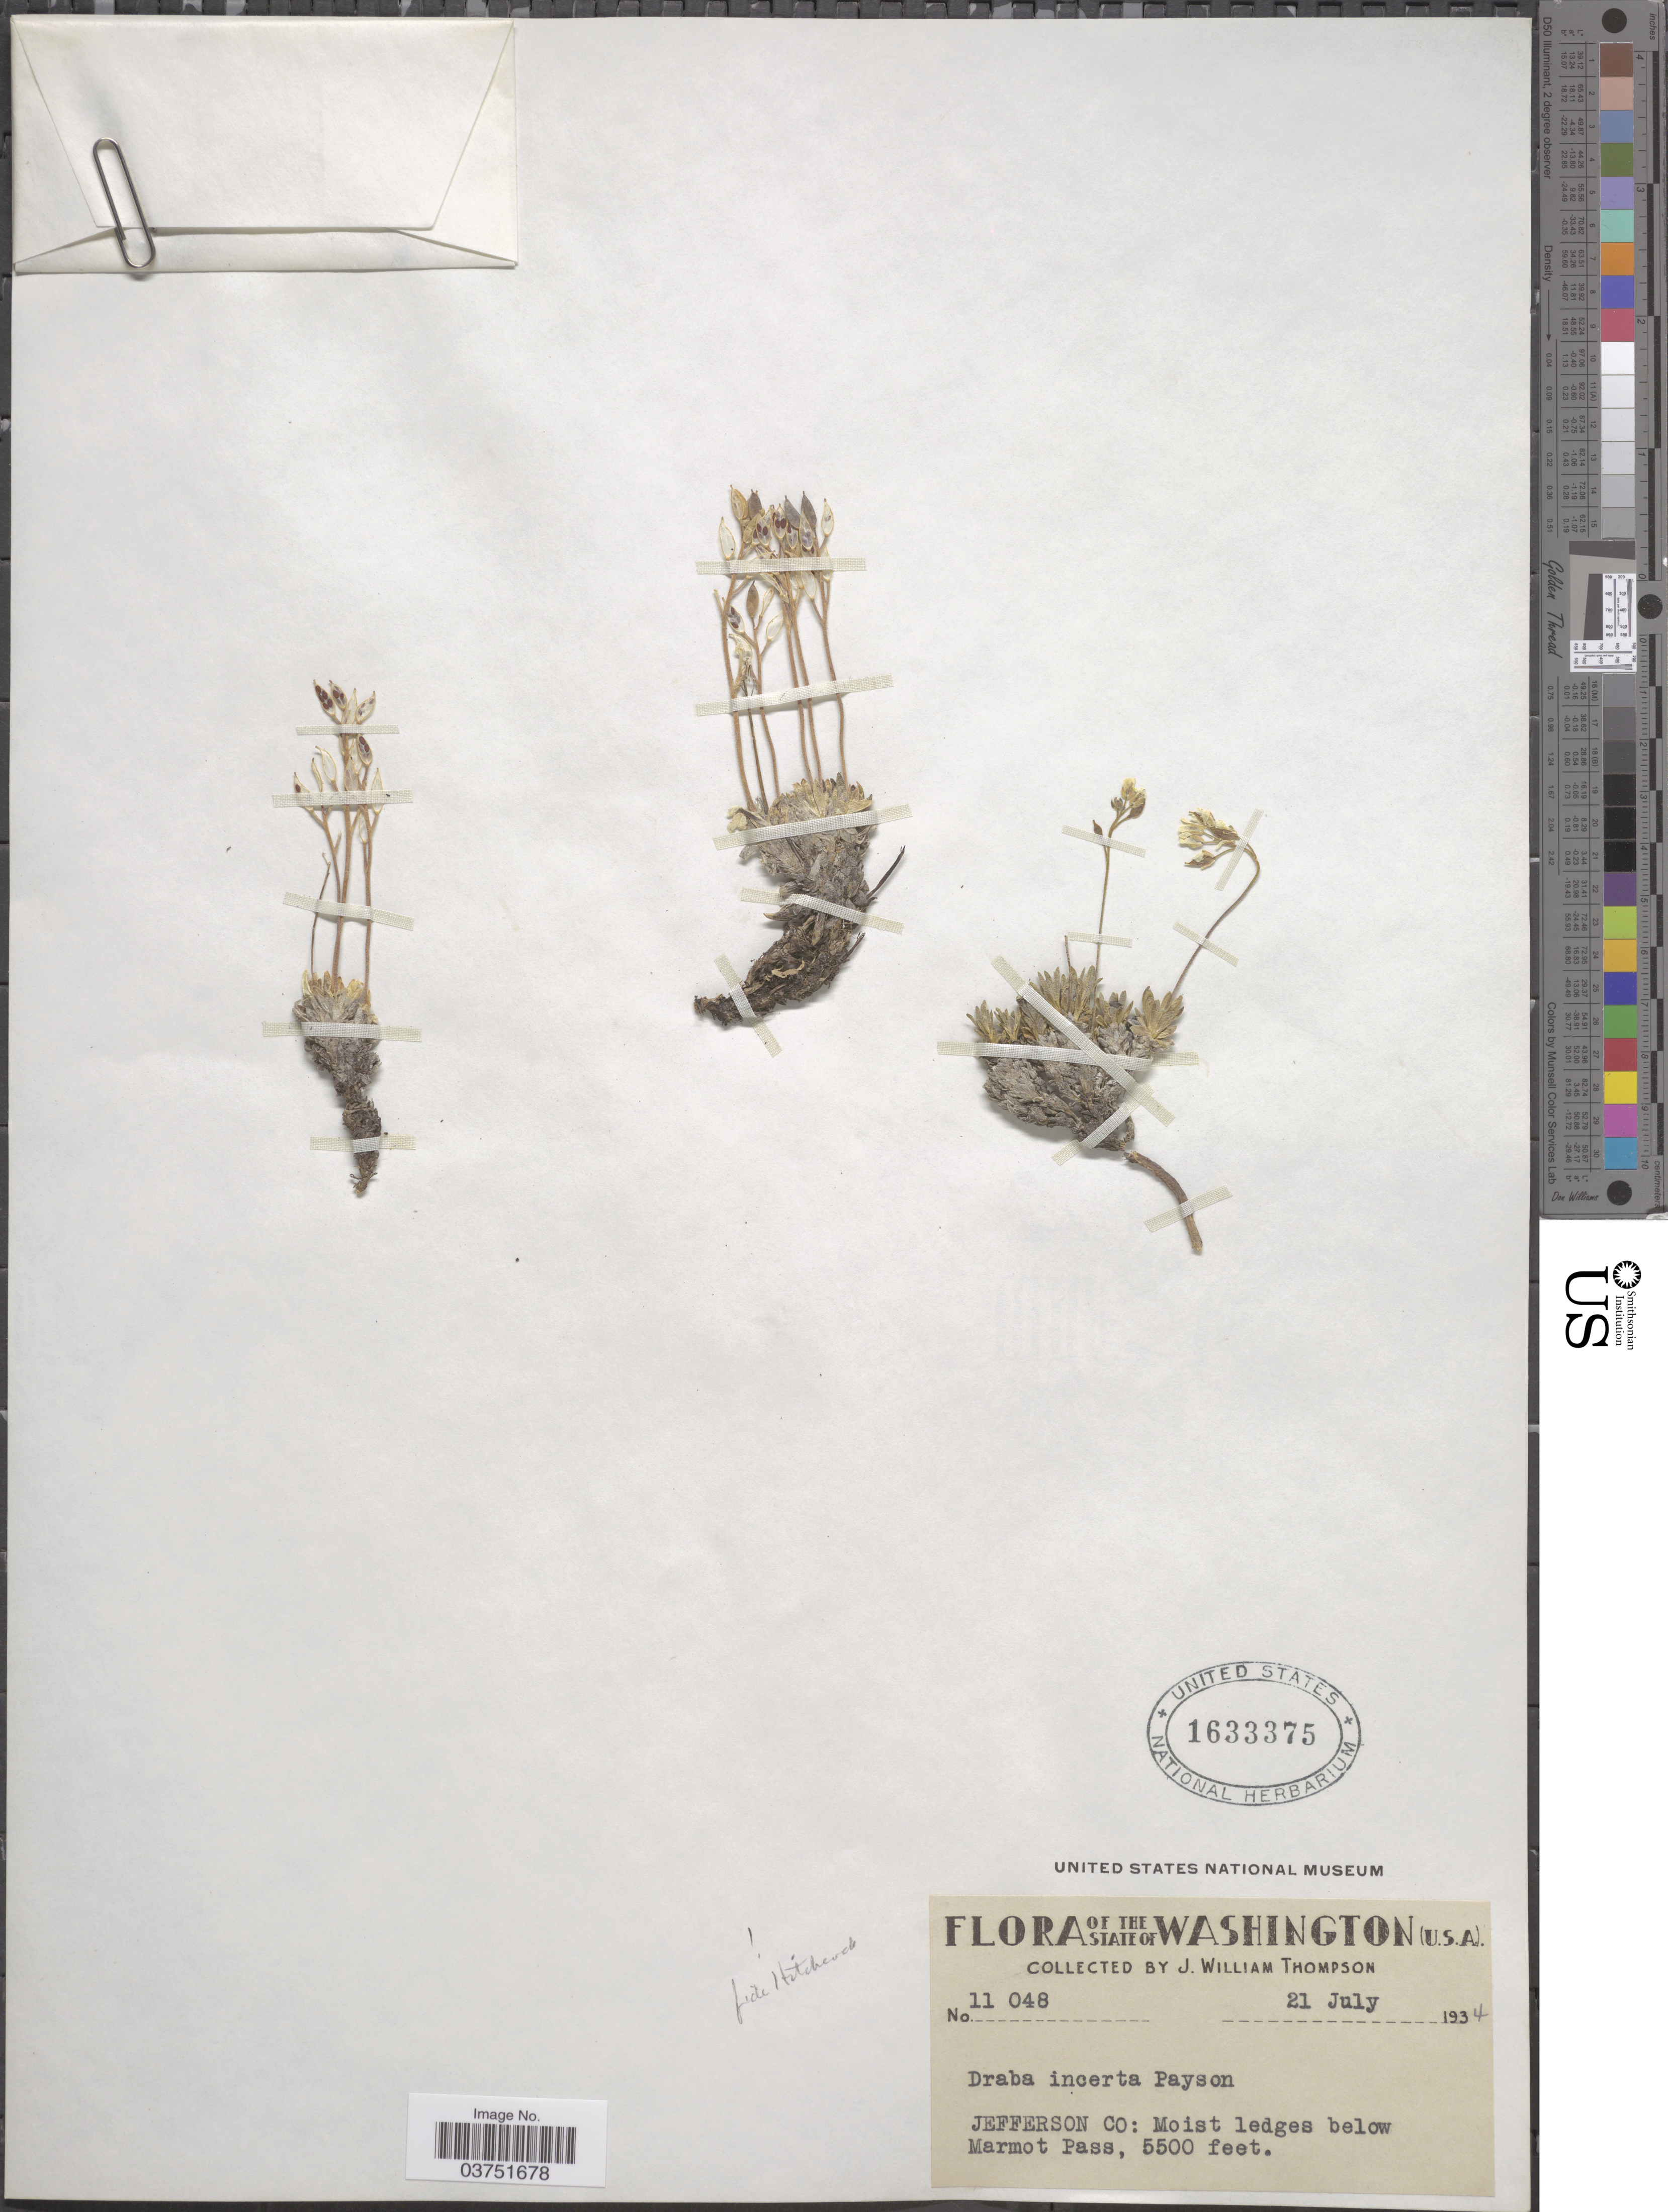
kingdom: Plantae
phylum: Tracheophyta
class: Magnoliopsida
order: Brassicales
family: Brassicaceae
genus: Draba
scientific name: Draba incerta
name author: Payson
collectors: J. W. Thompson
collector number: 11048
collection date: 1934-07-21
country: United States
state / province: Washington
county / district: Jefferson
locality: Jefferson Co: Moist ledges below Marmot Pass.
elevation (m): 1676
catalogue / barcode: US 1633375